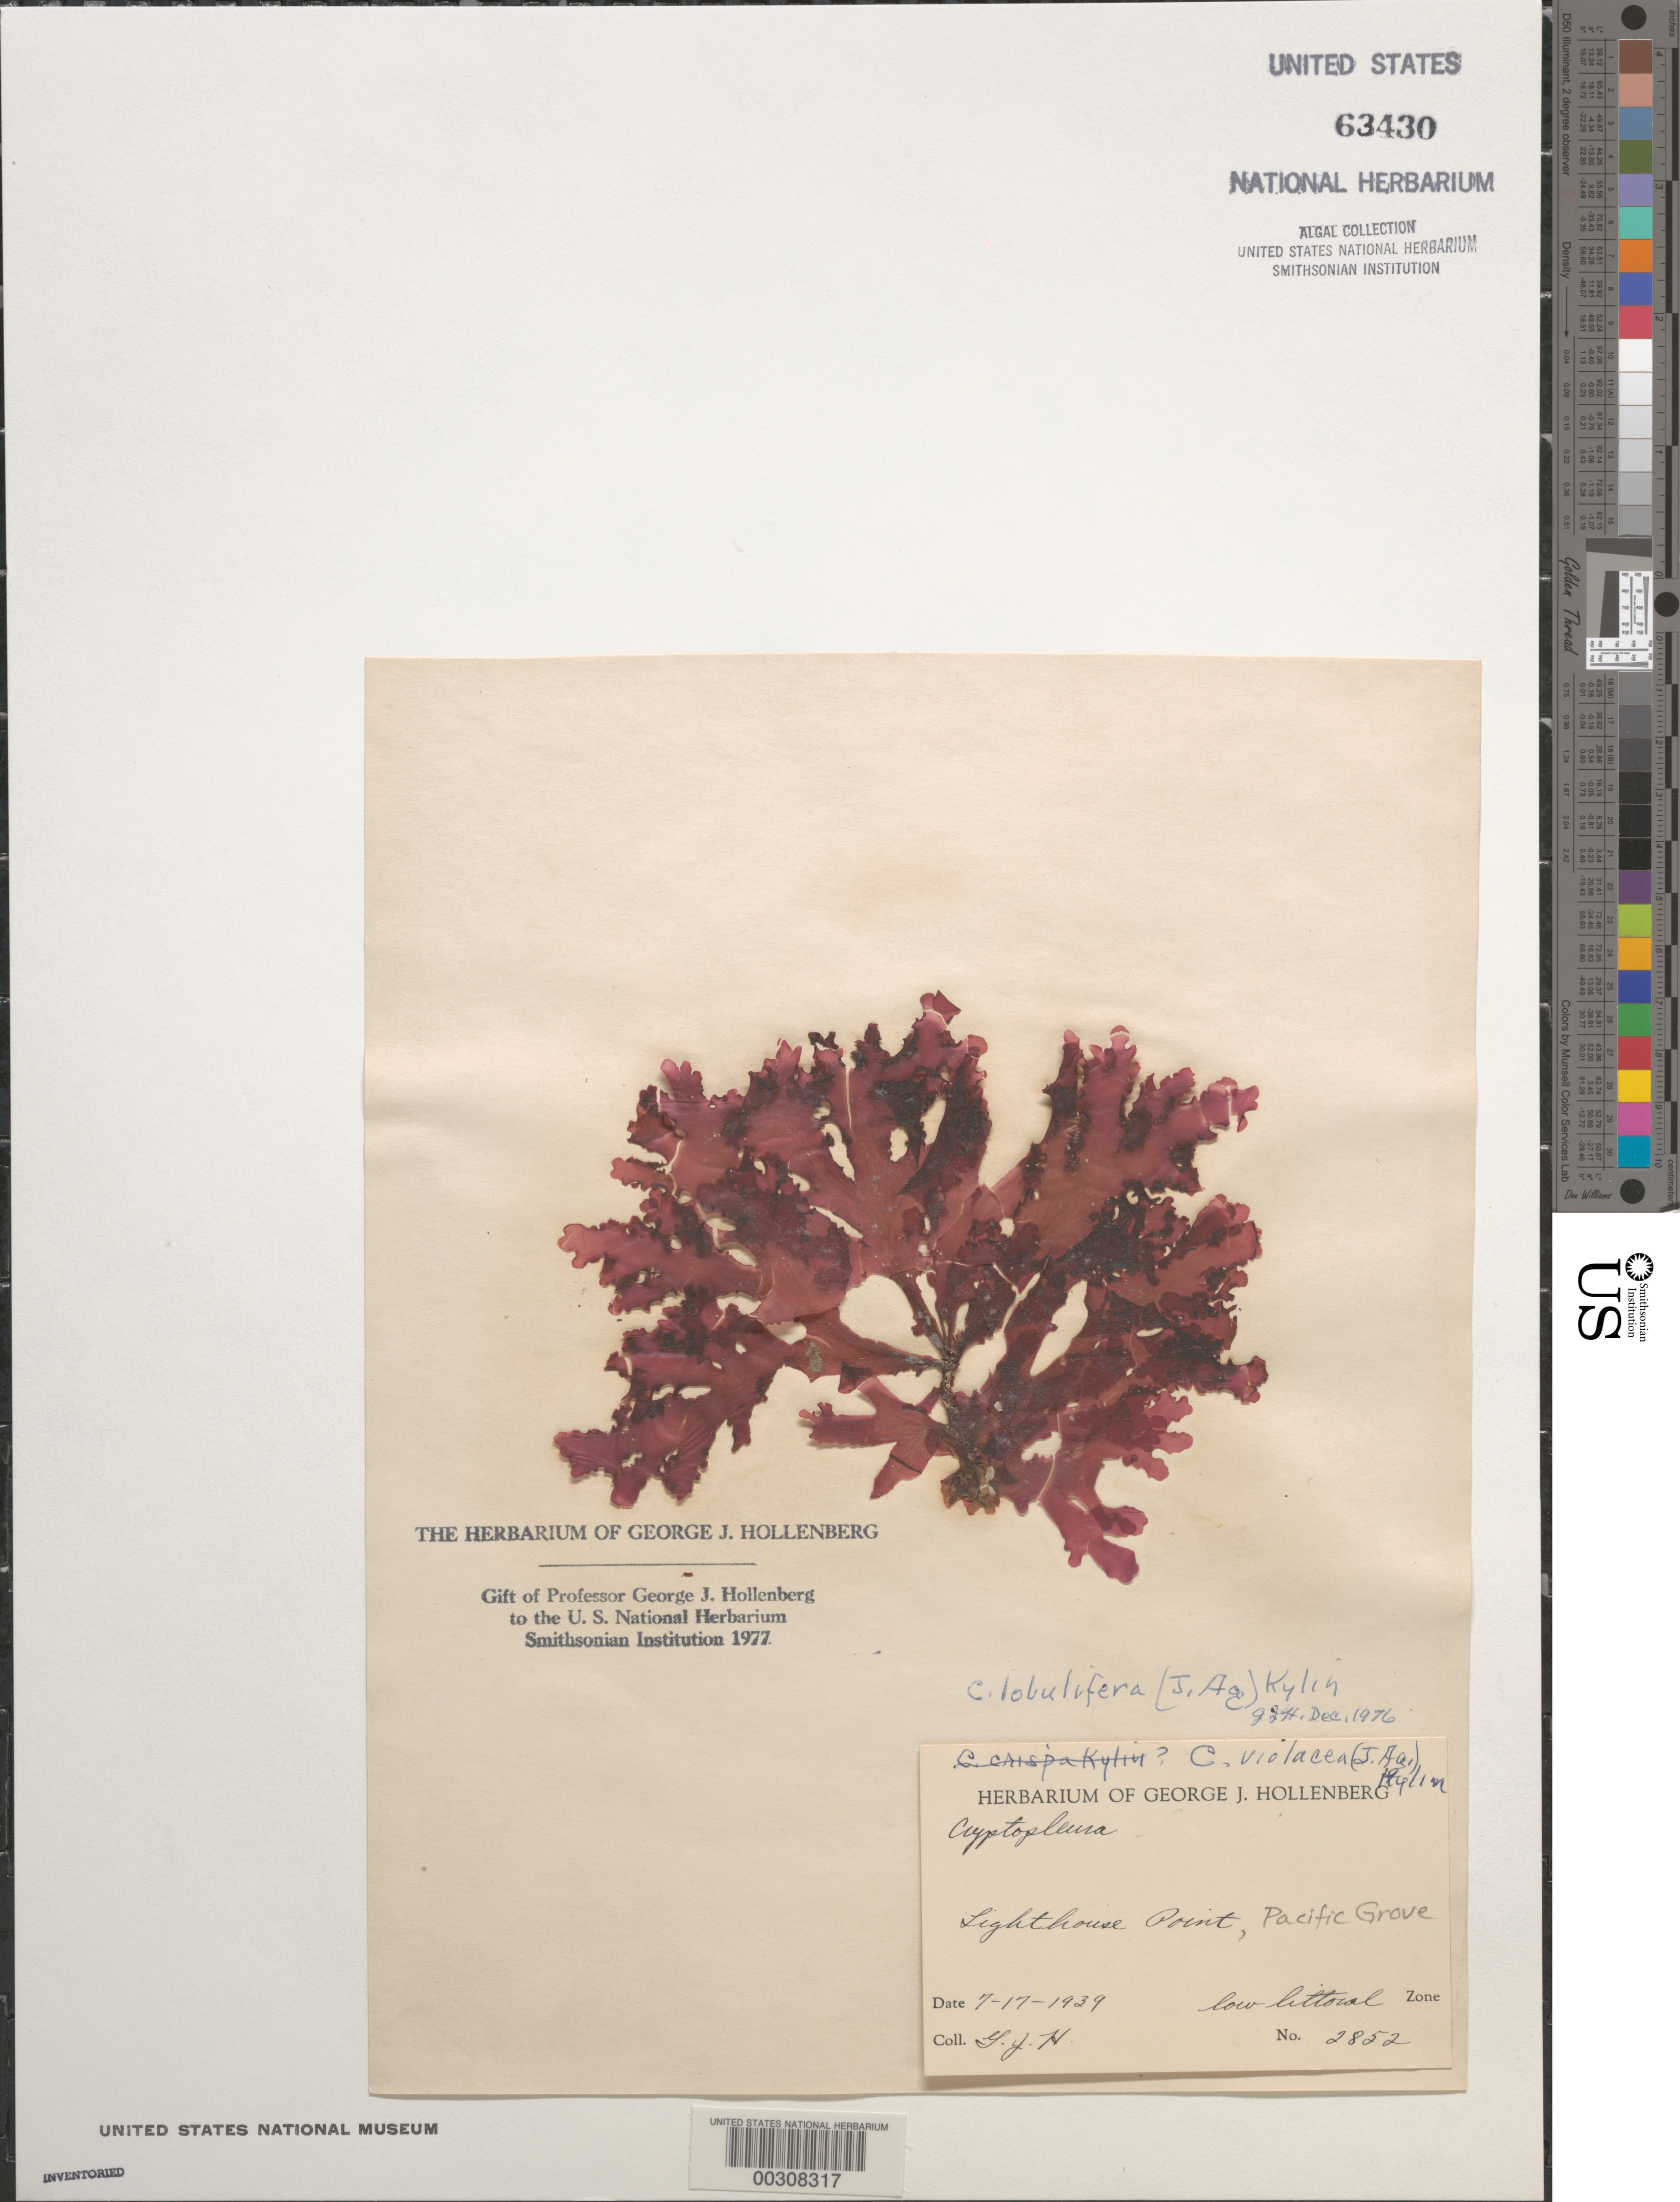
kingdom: Plantae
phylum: Rhodophyta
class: Florideophyceae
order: Ceramiales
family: Delesseriaceae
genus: Cryptopleura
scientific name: Cryptopleura lobulifera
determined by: Hollenberg, George J.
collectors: G. Hollenberg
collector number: GJH 2852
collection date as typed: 17 Jul 1939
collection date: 1939-07-17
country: United States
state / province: California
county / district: Monterey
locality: Lighthouse Point, Pacific Grove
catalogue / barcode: US 63430